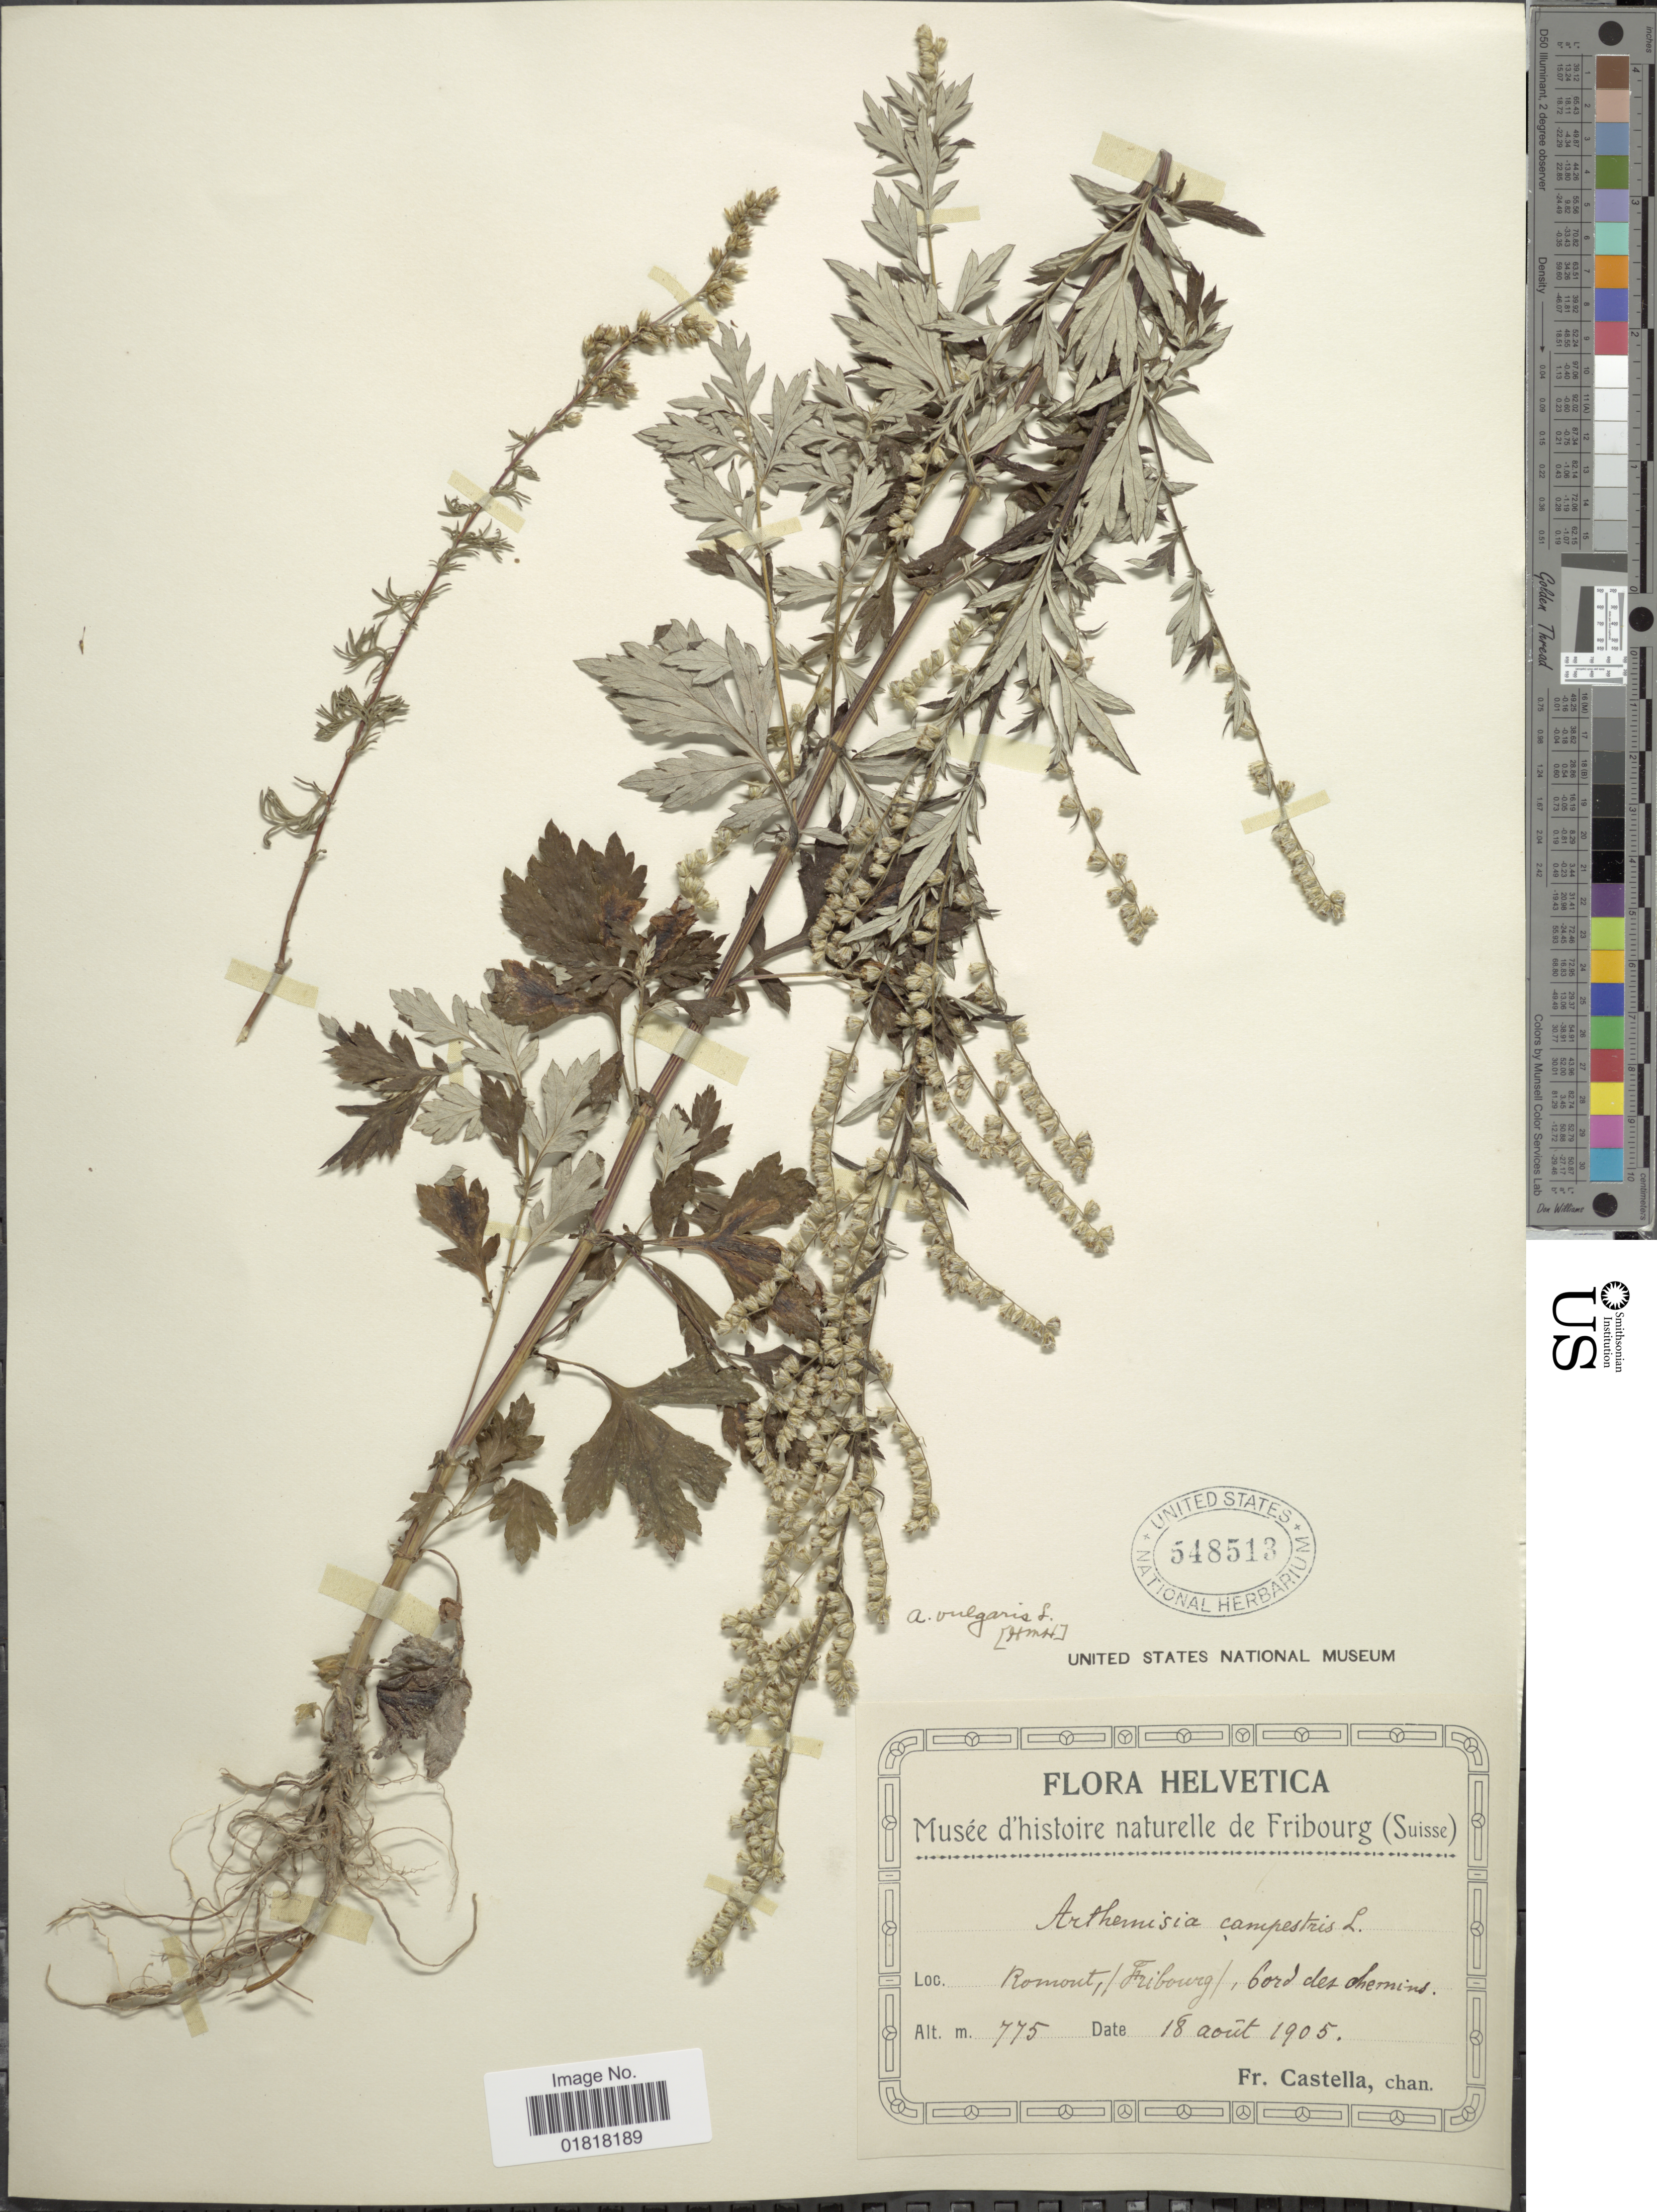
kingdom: Plantae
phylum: Tracheophyta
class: Magnoliopsida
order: Asterales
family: Asteraceae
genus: Artemisia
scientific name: Artemisia vulgaris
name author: L.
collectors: Fr. Castella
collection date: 1905-08-18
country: Switzerland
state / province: Fribourg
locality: Romont, bord des chemins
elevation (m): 775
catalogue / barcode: US 548513